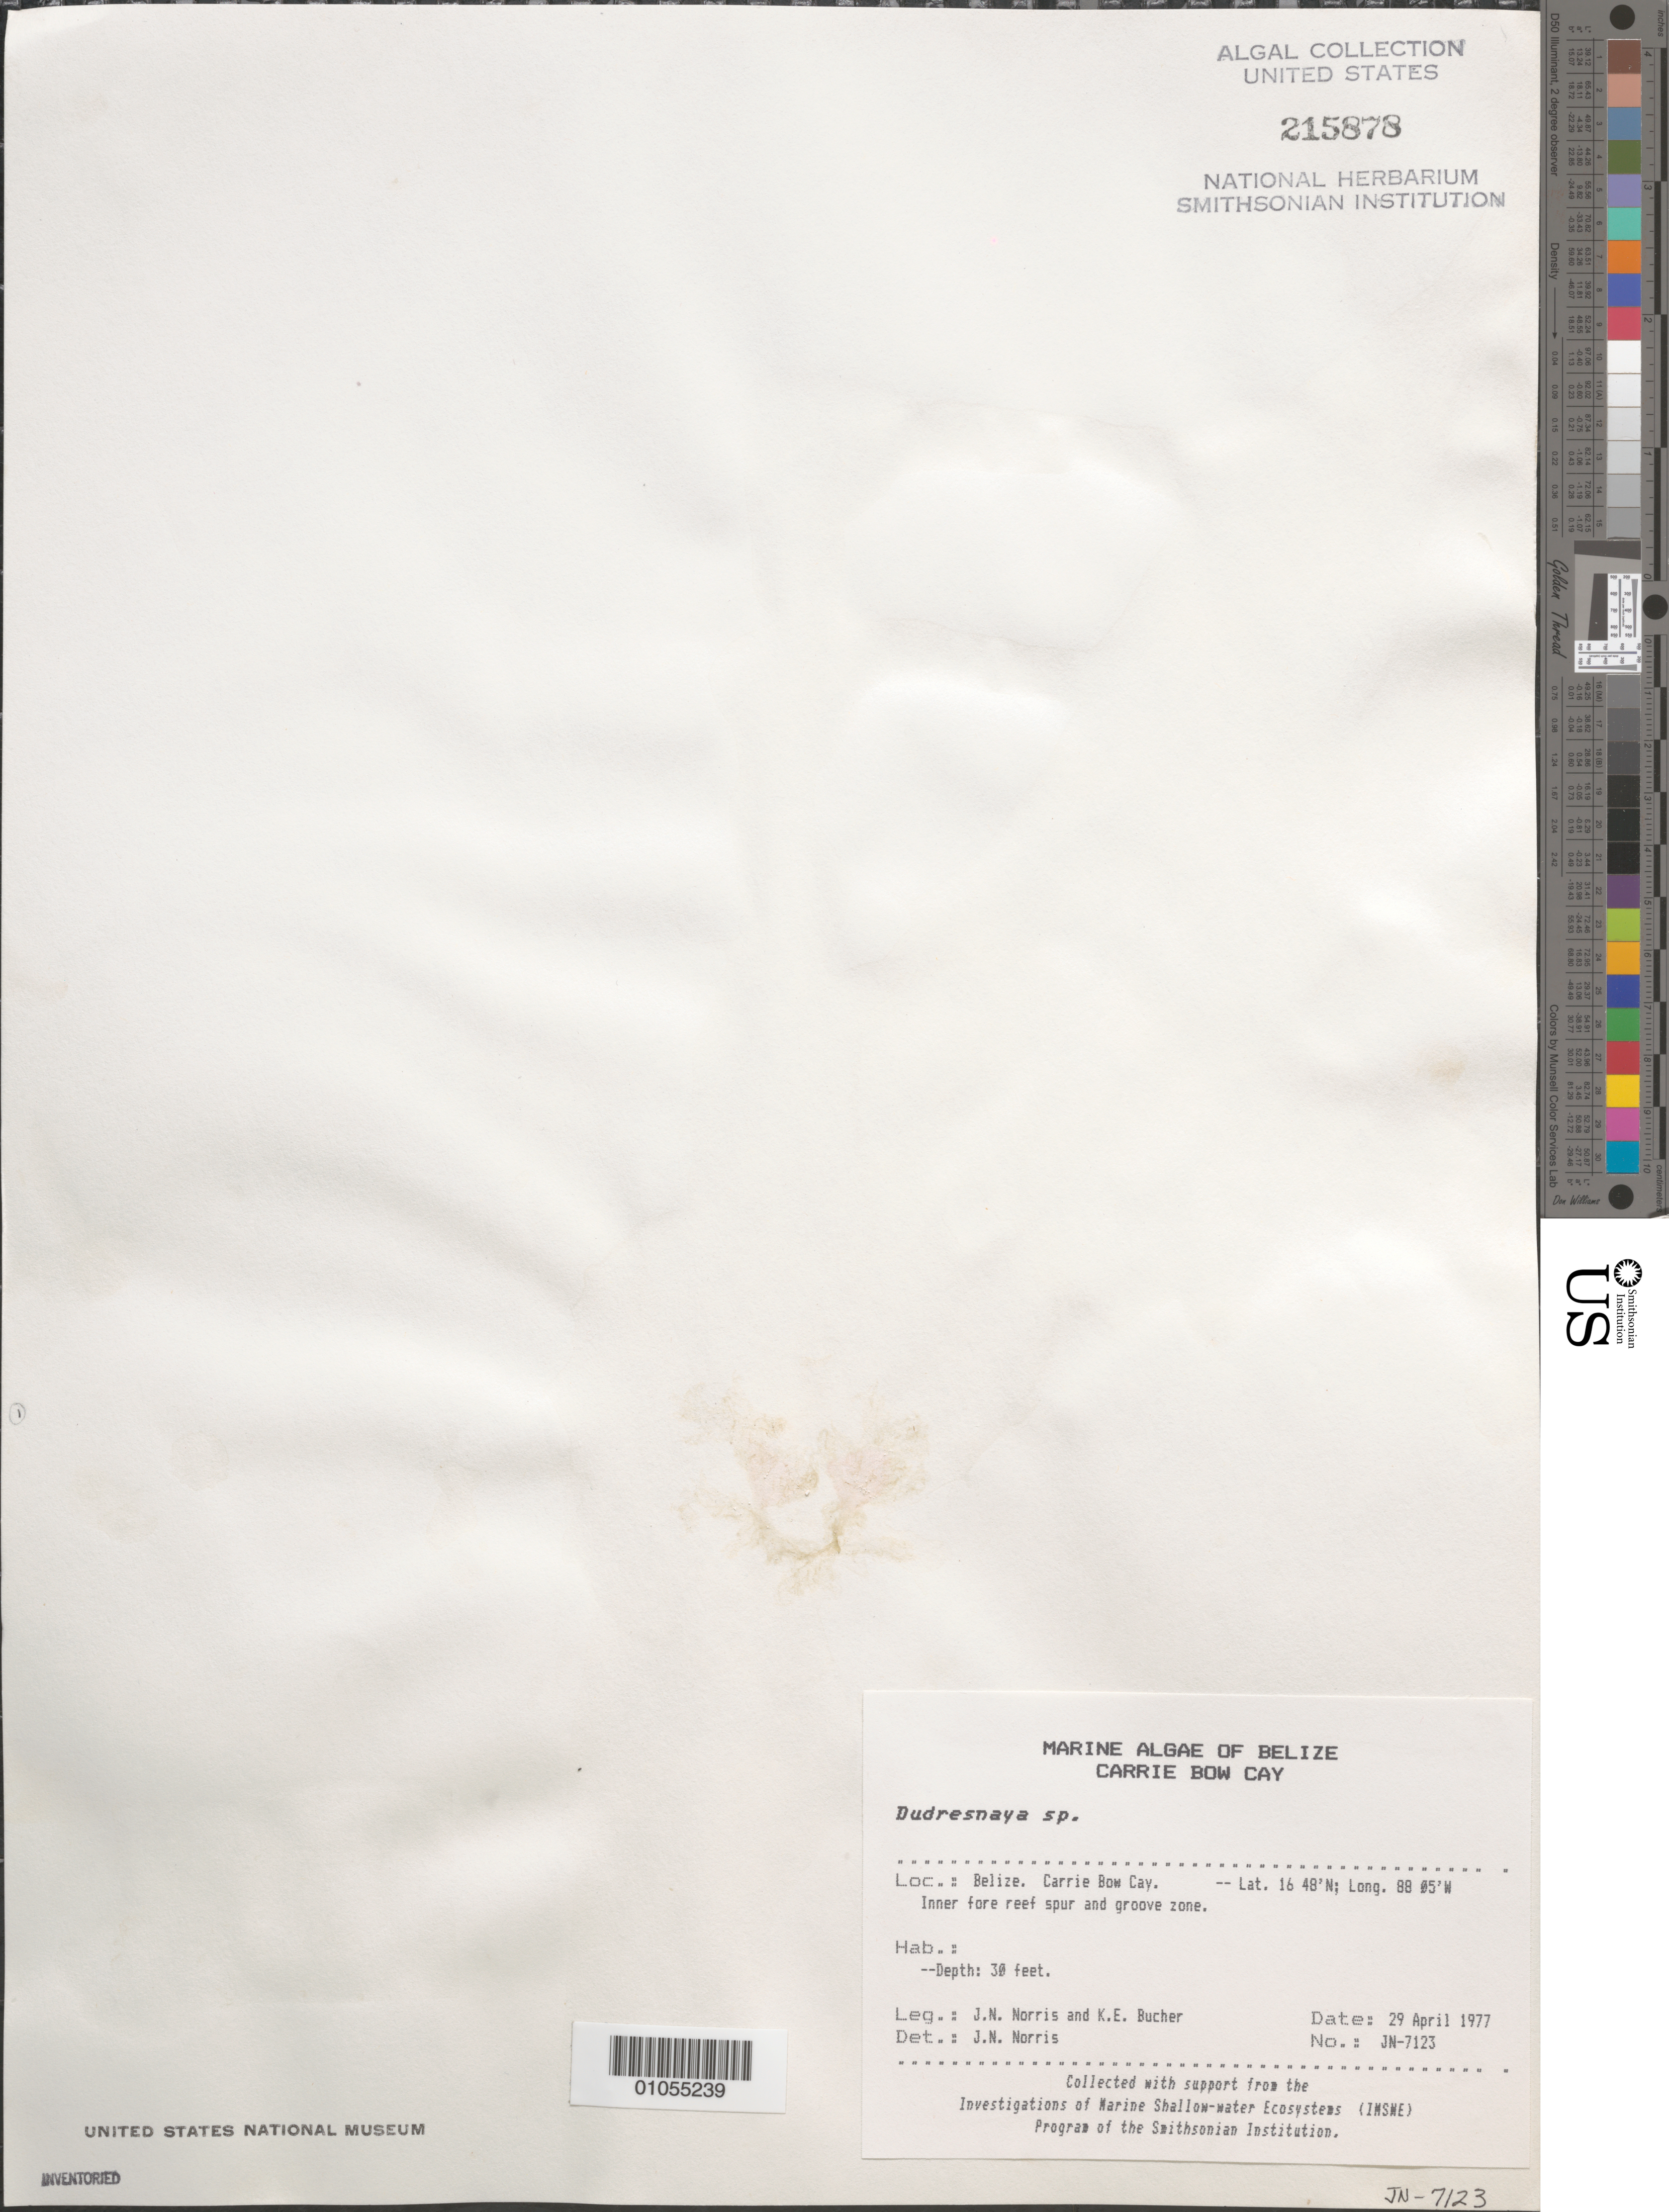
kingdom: Plantae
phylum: Rhodophyta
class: Florideophyceae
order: Gigartinales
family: Dumontiaceae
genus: Dudresnaya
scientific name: Dudresnaya sp.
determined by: Norris, James N.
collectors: J. N. Norris & K. E. Bucher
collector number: JN-7123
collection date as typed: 29 Apr 1977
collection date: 1977-04-29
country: Belize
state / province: Stann Creek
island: Carrie Bow Cay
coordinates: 16 48'N, 88 05'W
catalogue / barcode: US 215878